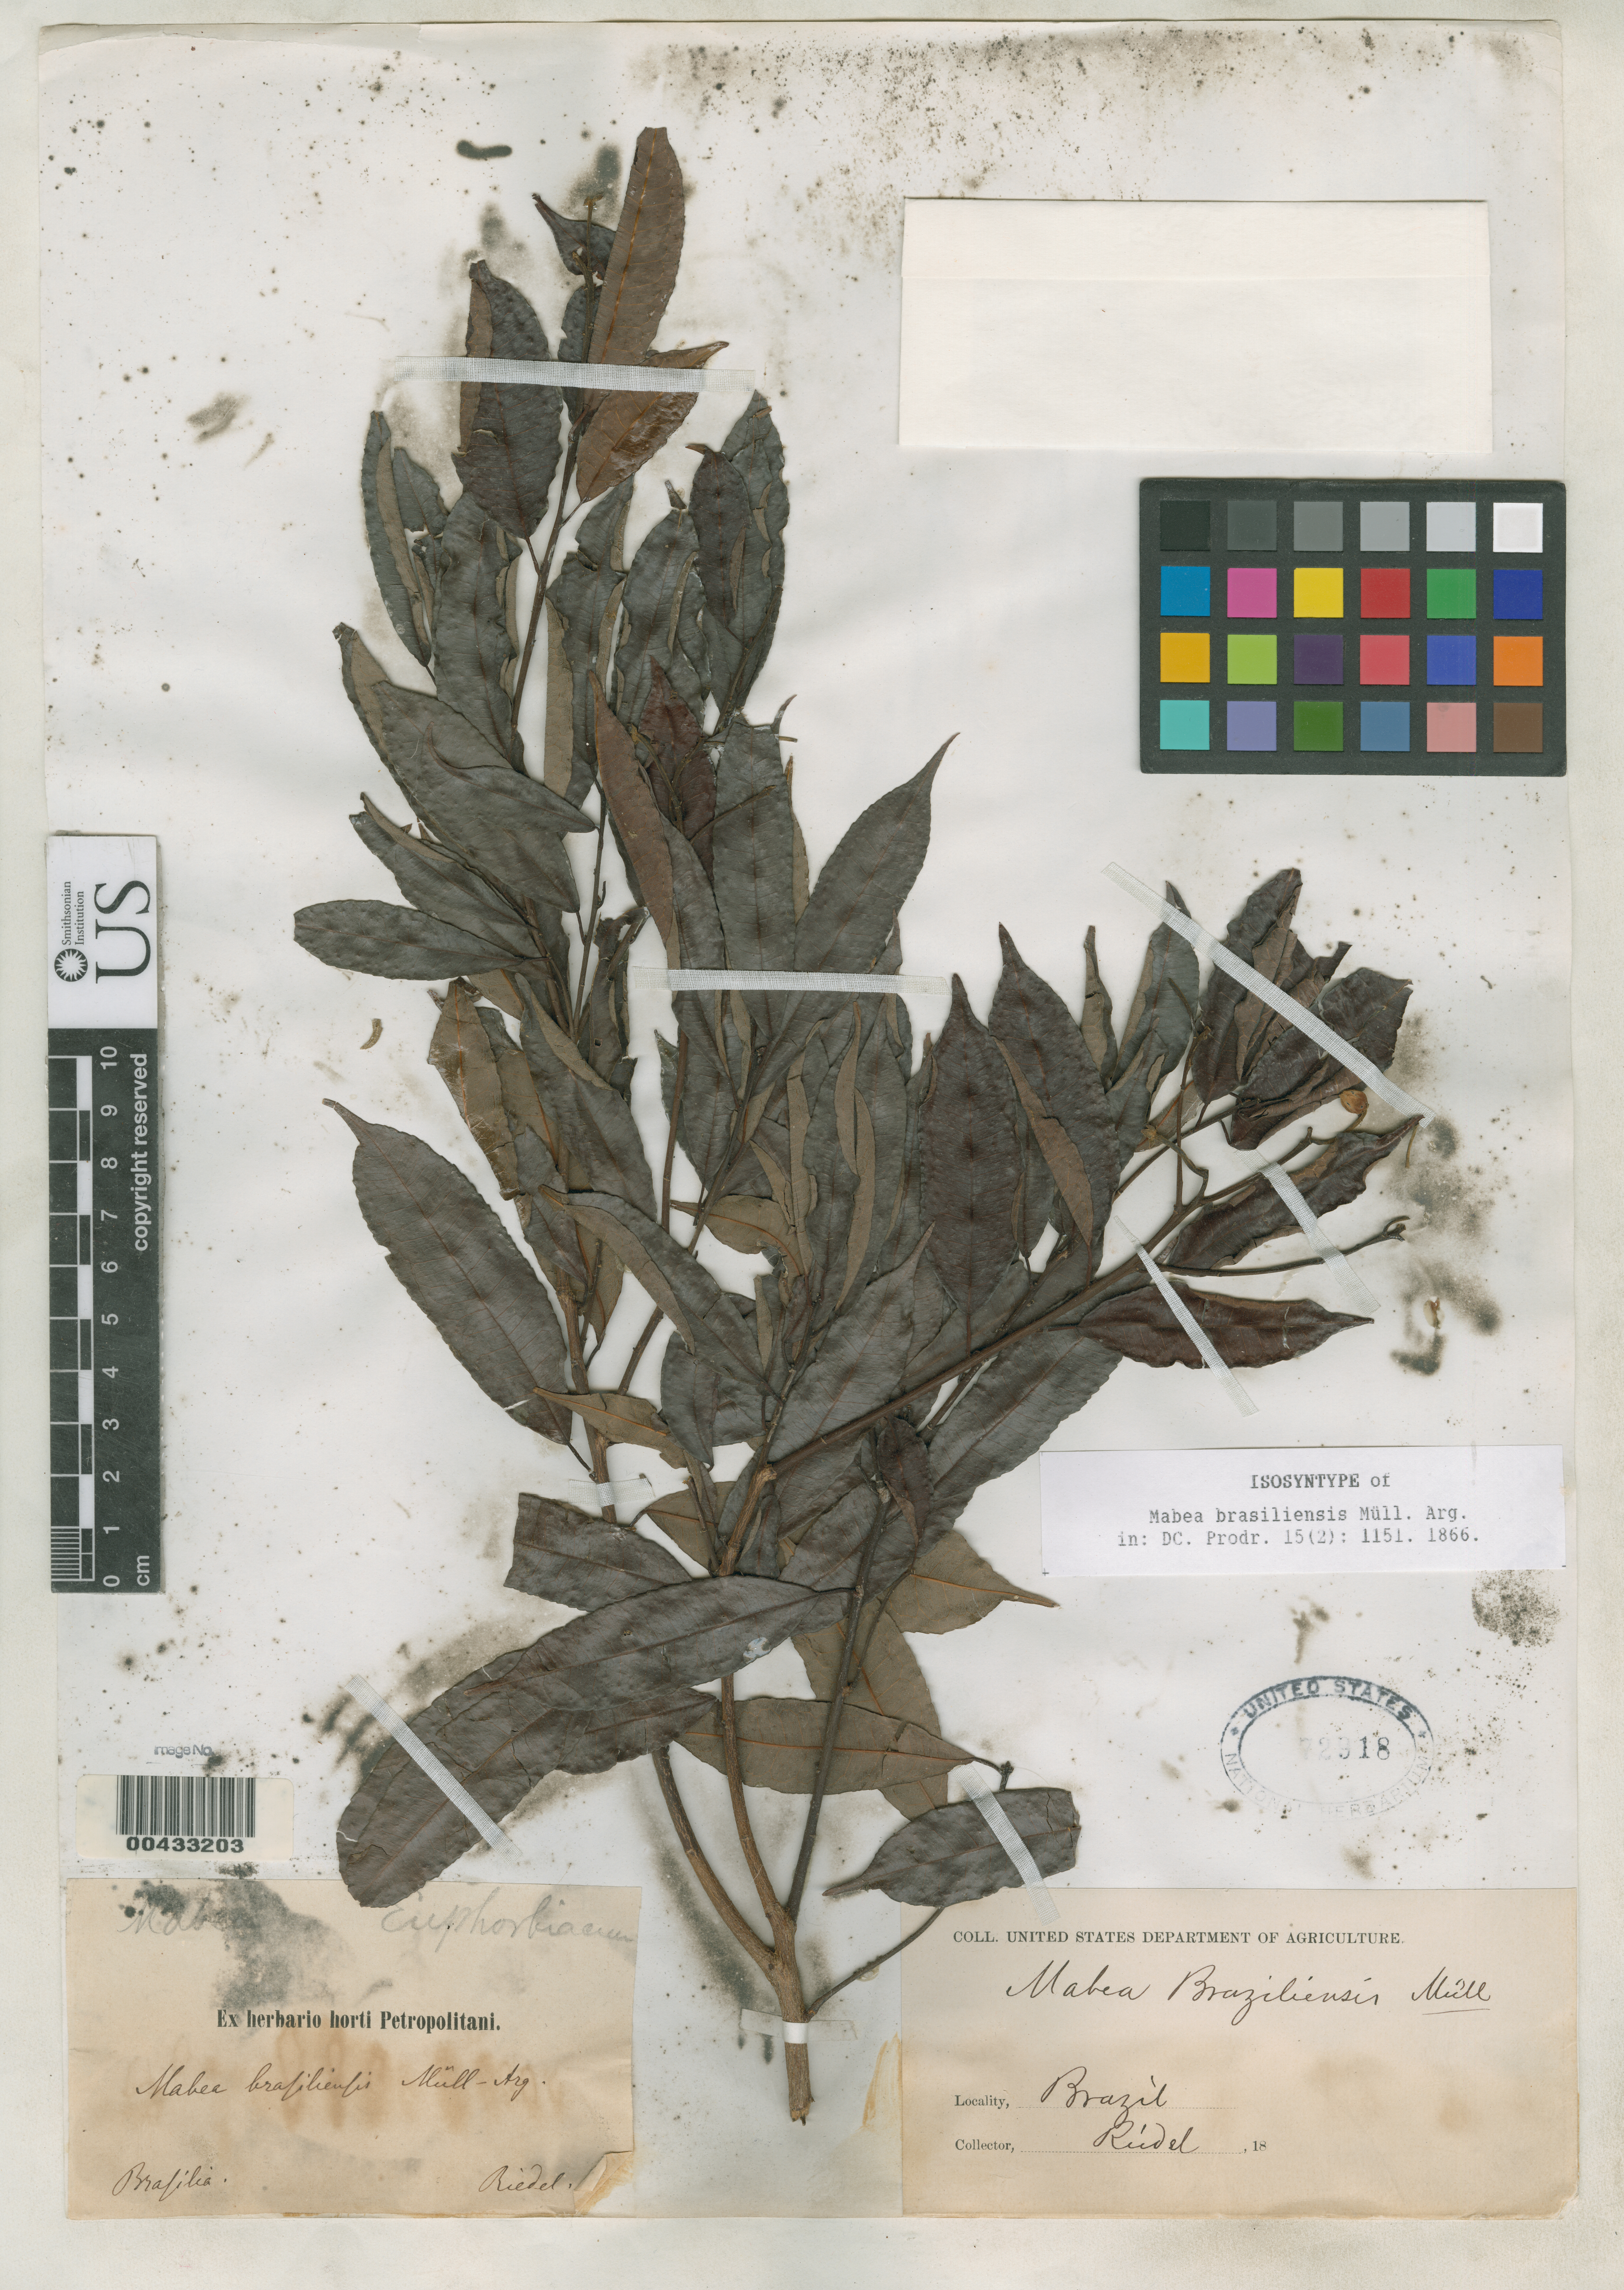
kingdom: Plantae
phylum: Tracheophyta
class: Magnoliopsida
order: Malpighiales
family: Euphorbiaceae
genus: Mabea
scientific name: Mabea brasiliensis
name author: Müll. Arg. in DC.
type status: Isosyntype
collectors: L. Riedel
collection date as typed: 18--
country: Brazil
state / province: Minas Gerais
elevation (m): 1341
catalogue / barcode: US 72918